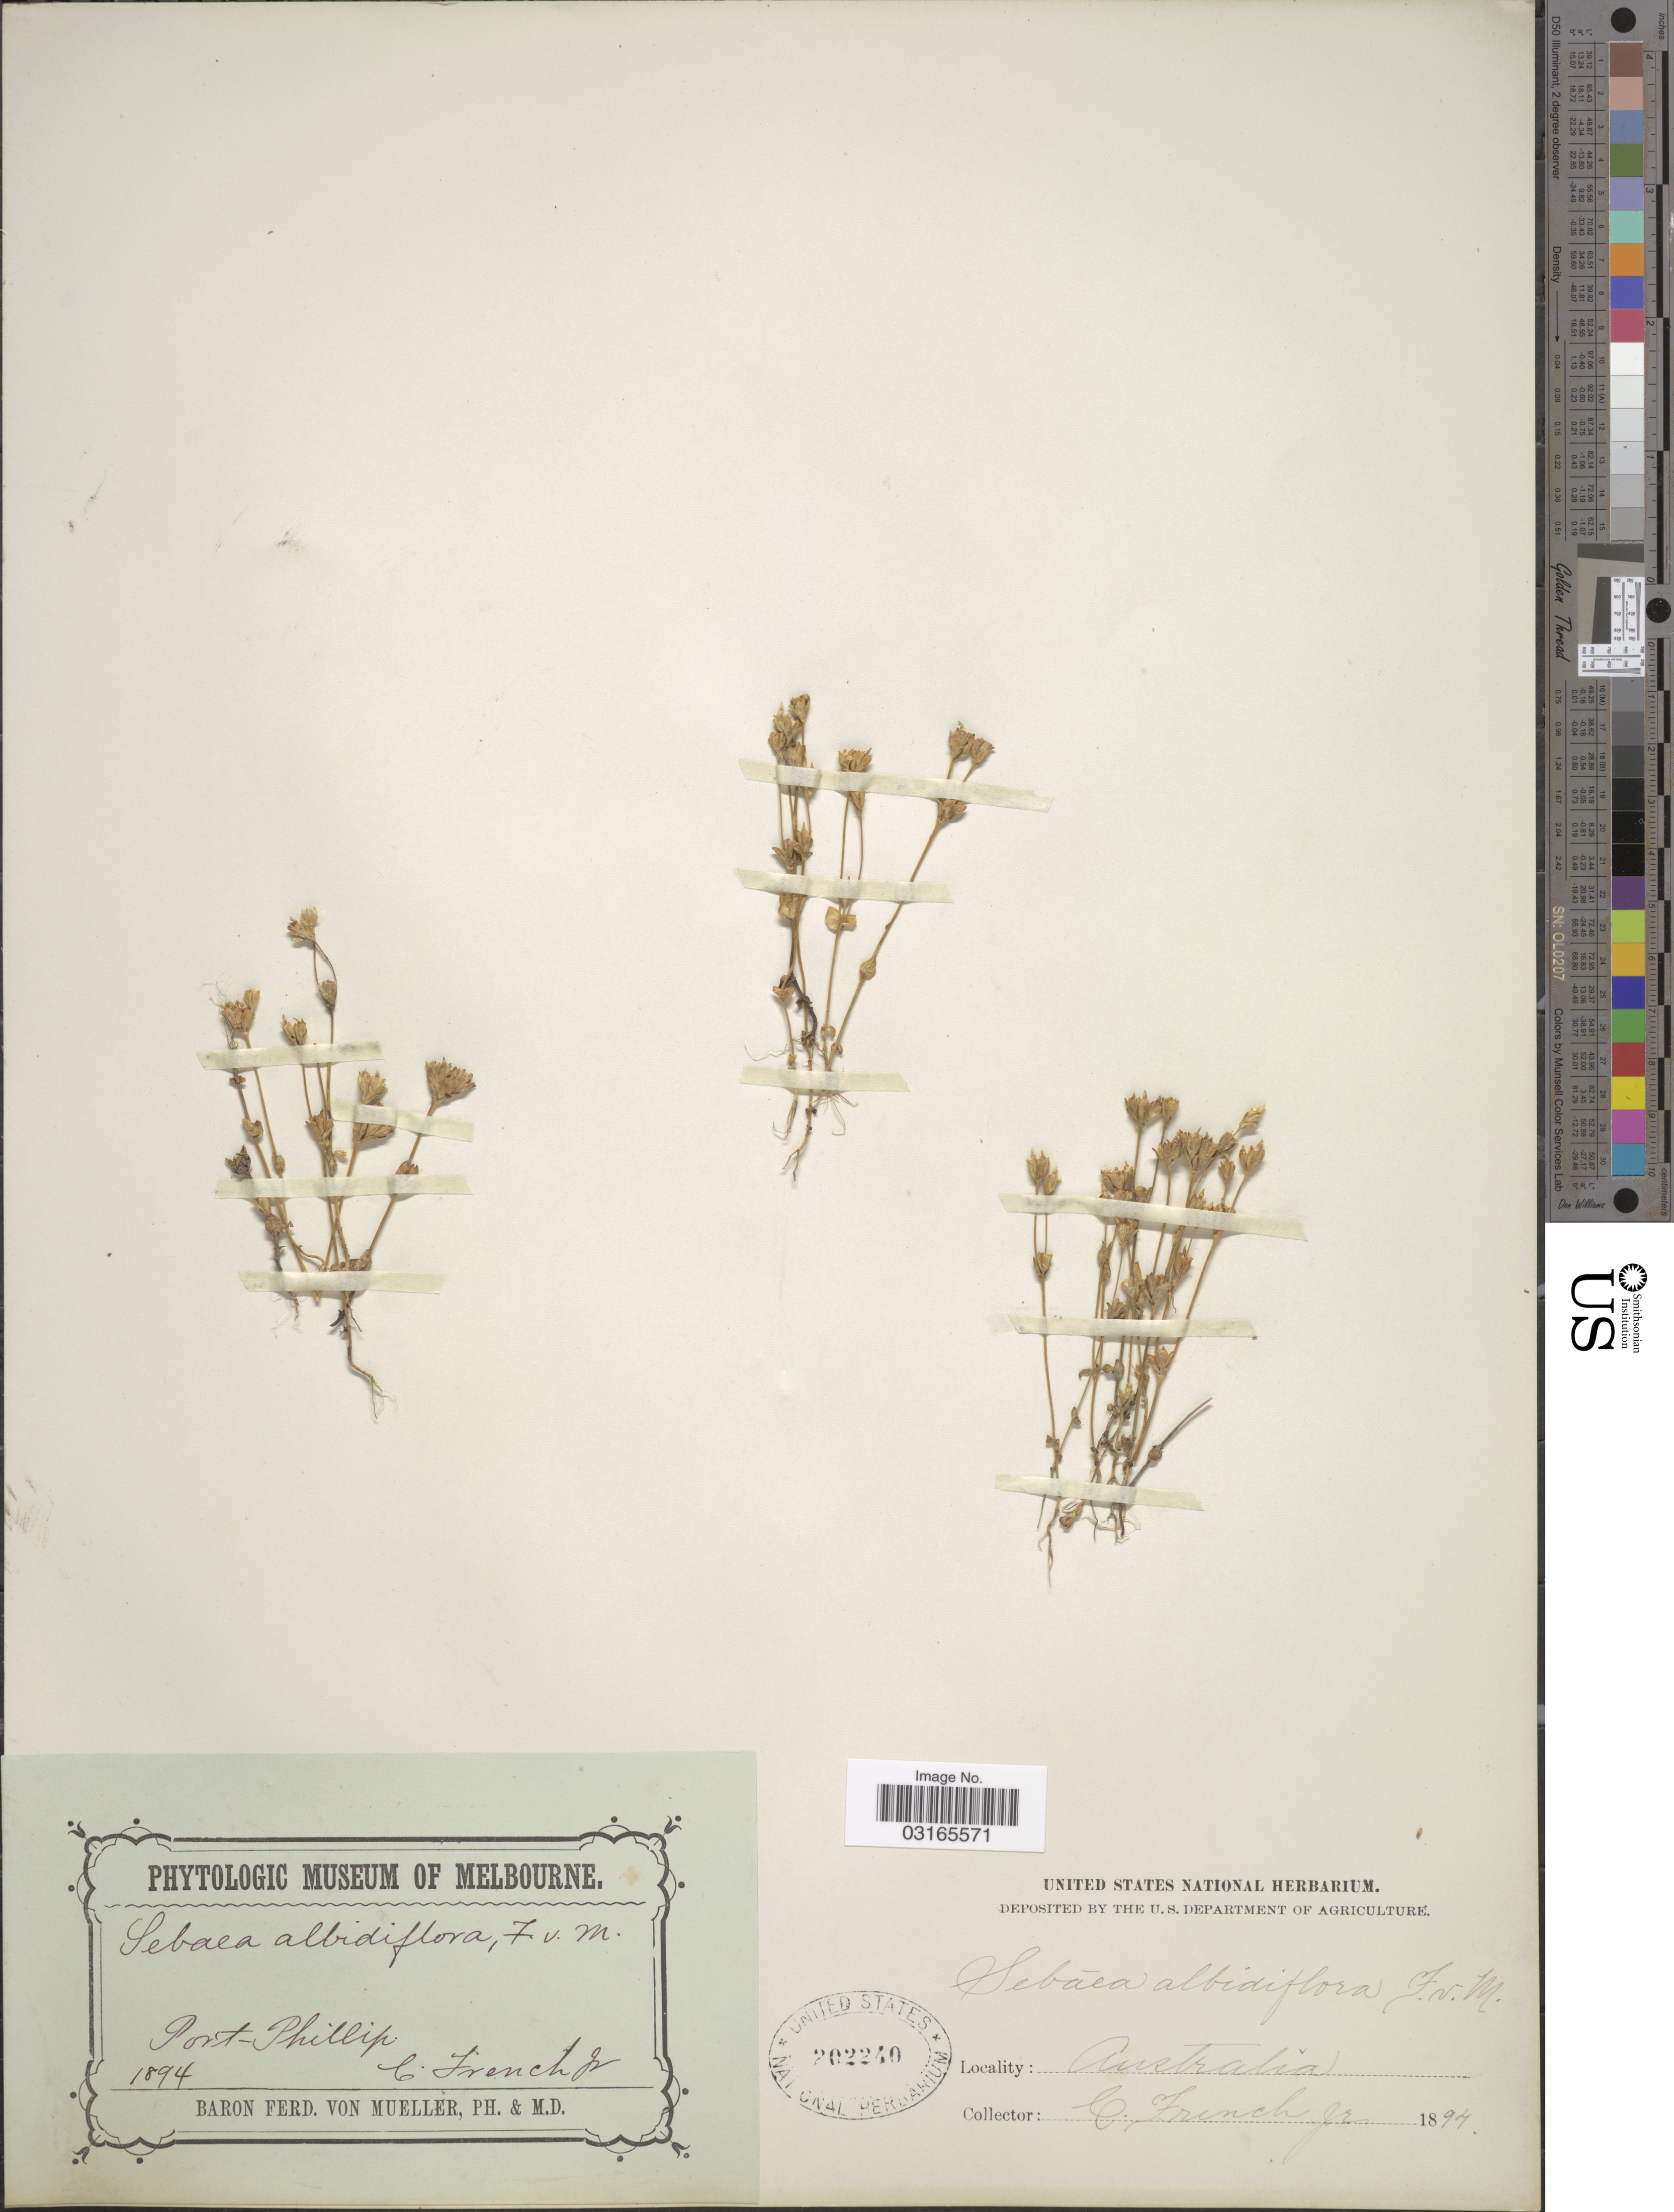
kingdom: Plantae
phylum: Tracheophyta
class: Magnoliopsida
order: Gentianales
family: Gentianaceae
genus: Sebaea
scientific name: Sebaea albidiflora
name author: F. Muell.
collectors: C. French Jr.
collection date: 1894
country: Australia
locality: Port Phillip.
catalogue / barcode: US 202240